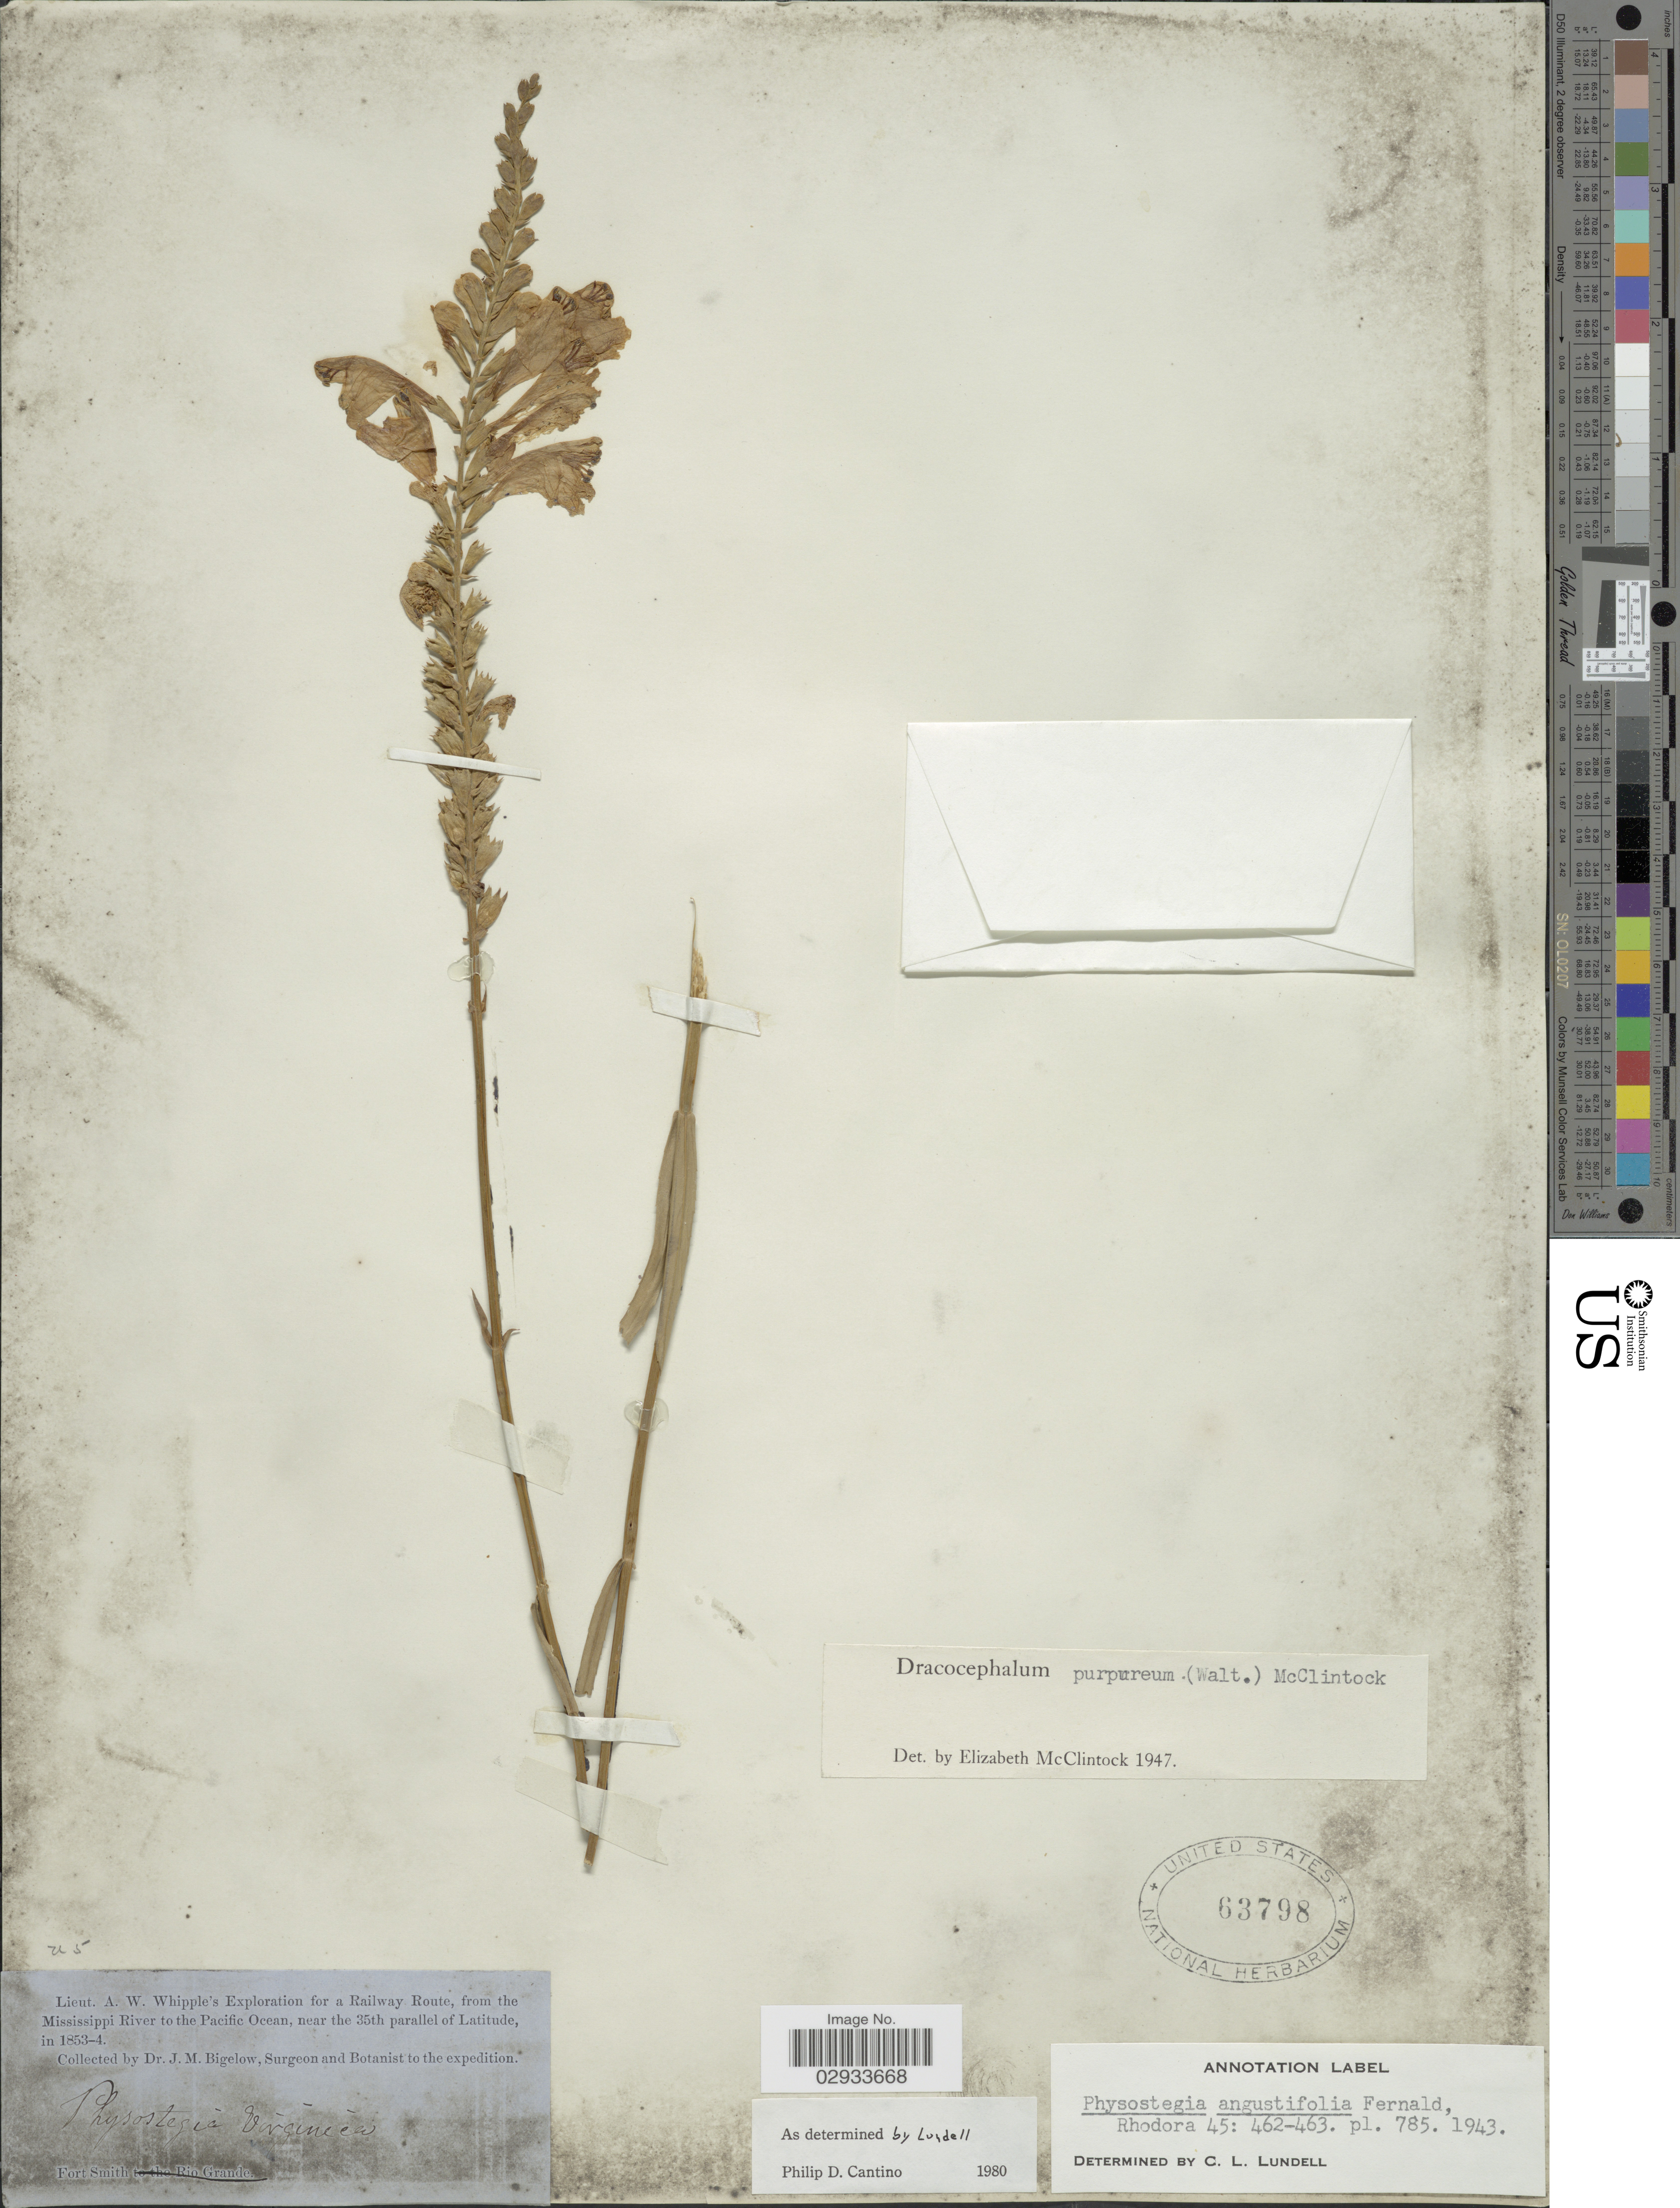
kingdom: Plantae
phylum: Tracheophyta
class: Magnoliopsida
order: Lamiales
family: Lamiaceae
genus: Physostegia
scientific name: Physostegia angustifolia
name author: Fernald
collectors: J. M. Bigelow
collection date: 1853/1854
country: United States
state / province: Arkansas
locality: A Railway Route, from the Mississippi River to the Pacific Ocean, near the 35th parallel, Fort Smith.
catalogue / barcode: US 63798